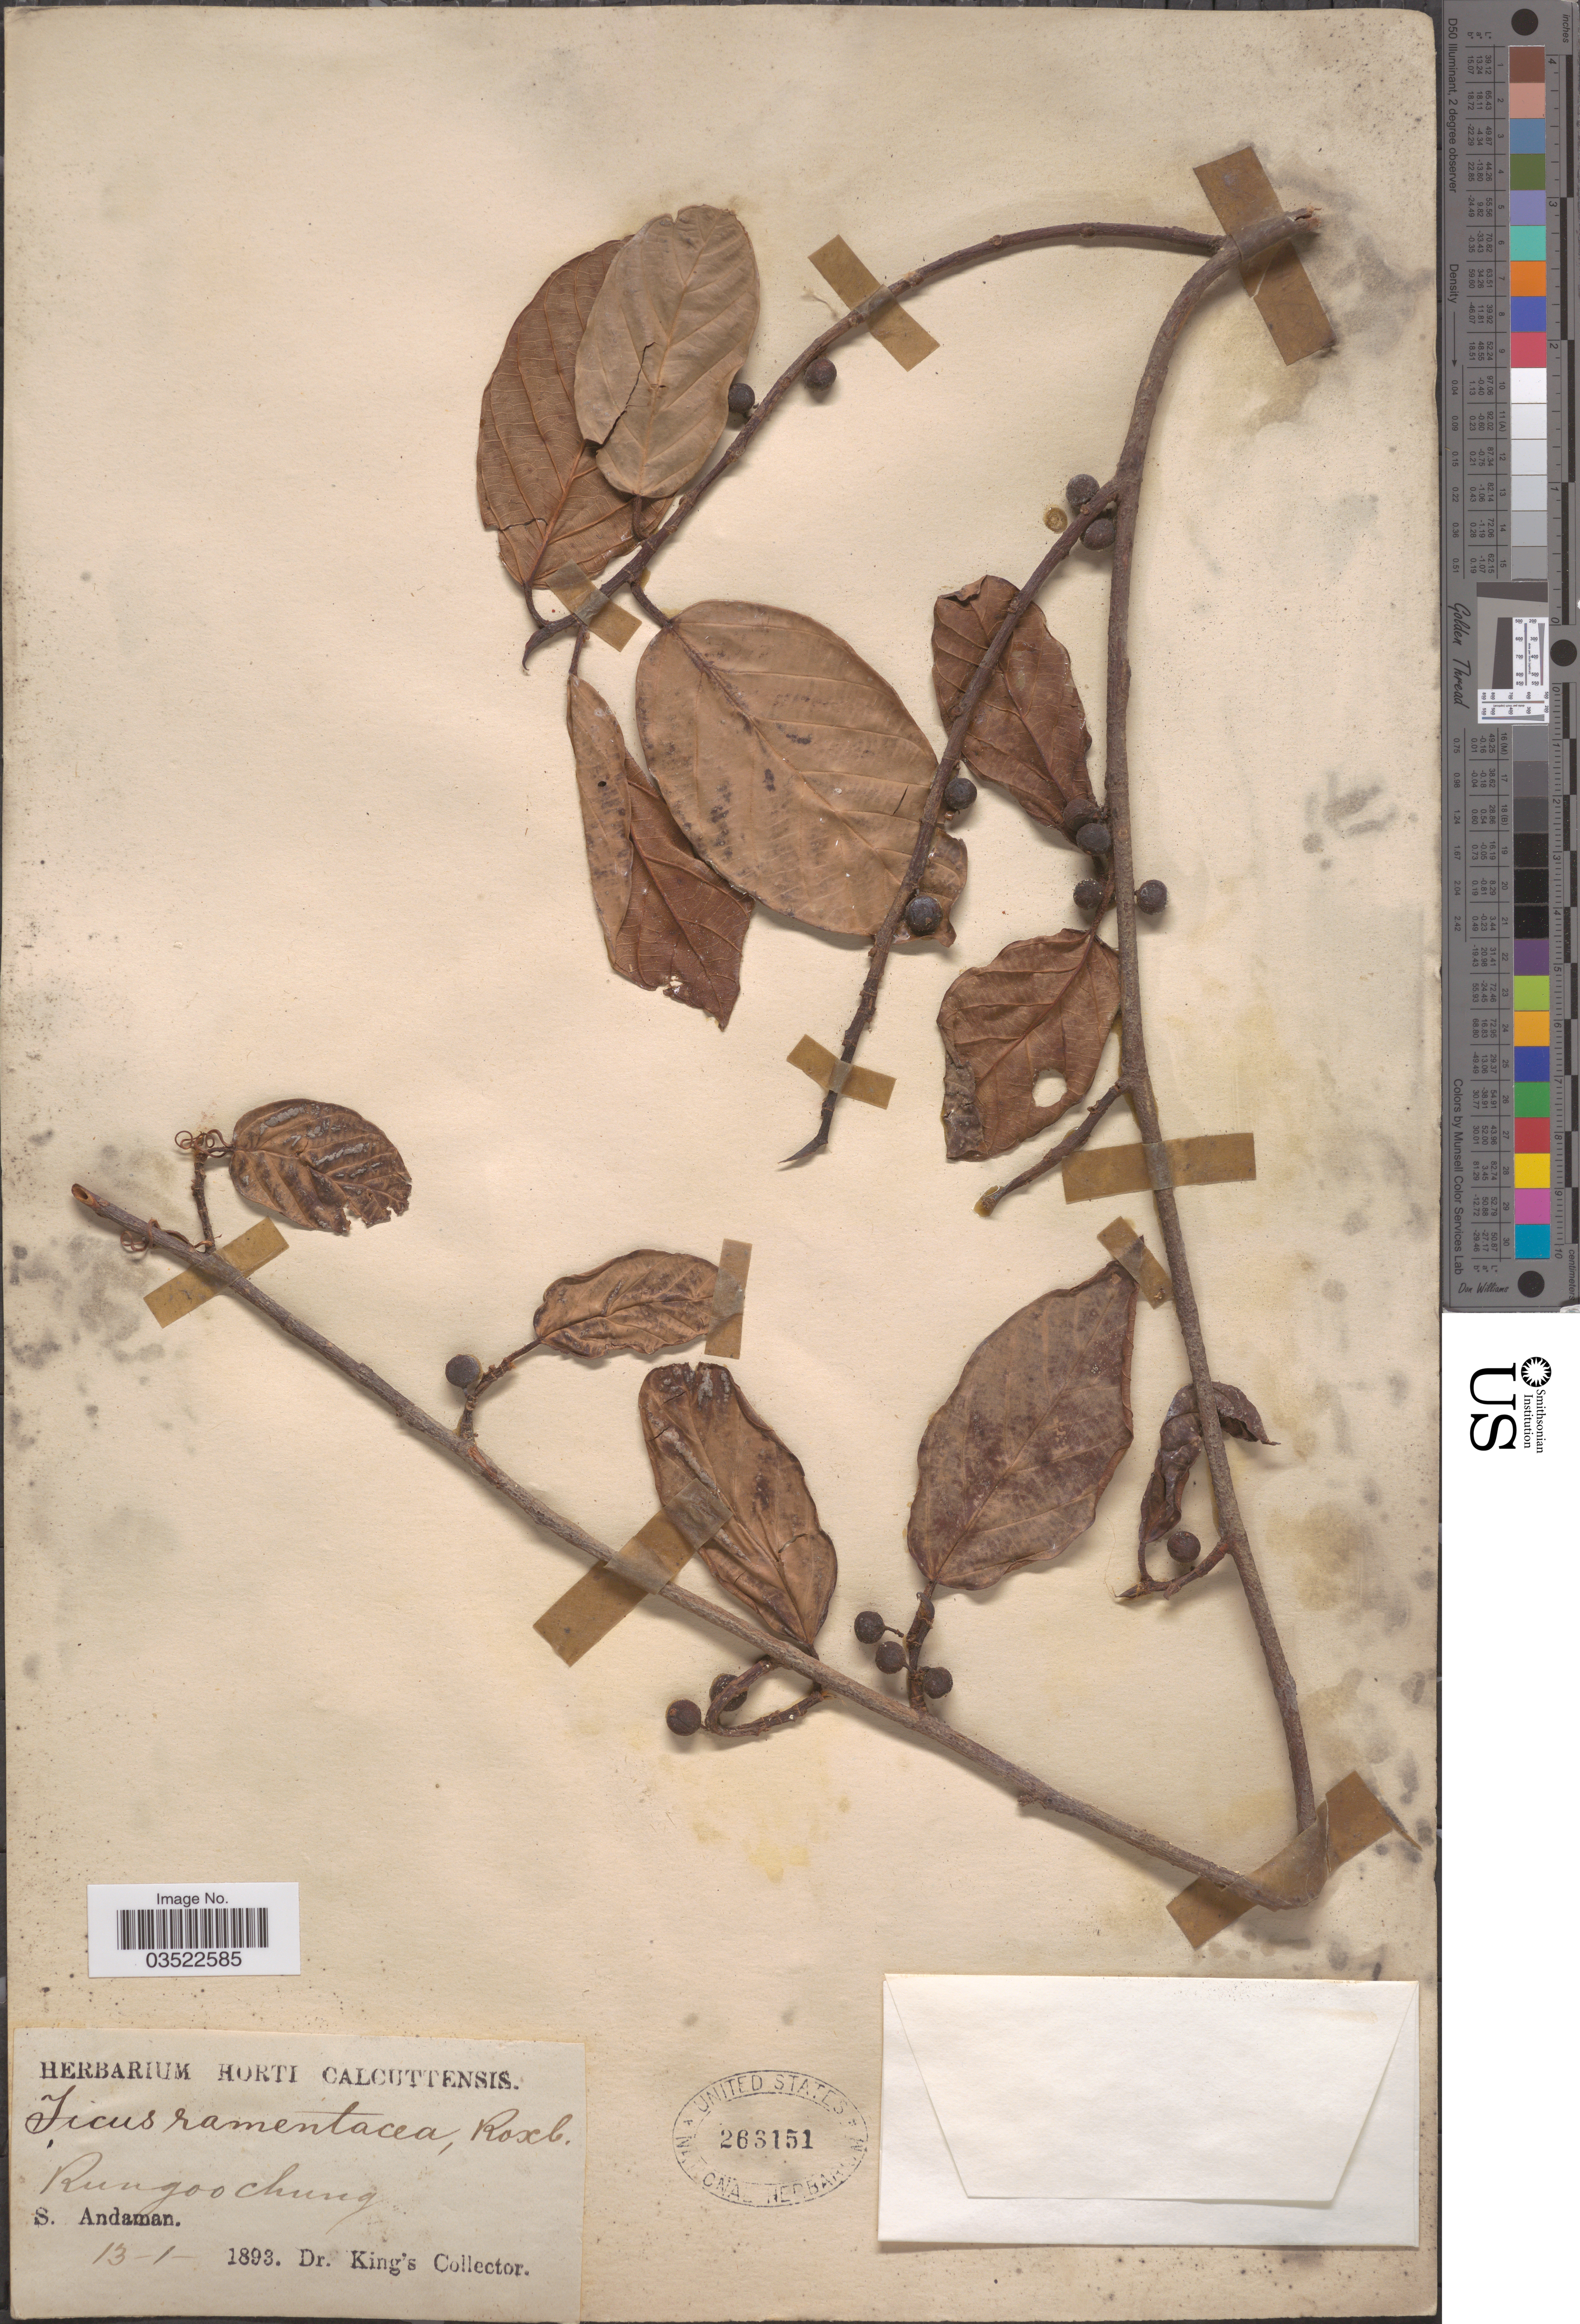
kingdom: Plantae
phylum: Tracheophyta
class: Magnoliopsida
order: Rosales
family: Moraceae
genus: Ficus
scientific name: Ficus sagittata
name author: Vahl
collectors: Dr. King's collector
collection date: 1893-01-13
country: India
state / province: Andaman and Nicobar Islands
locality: Rungoochung. S. Andaman.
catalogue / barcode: US 263151